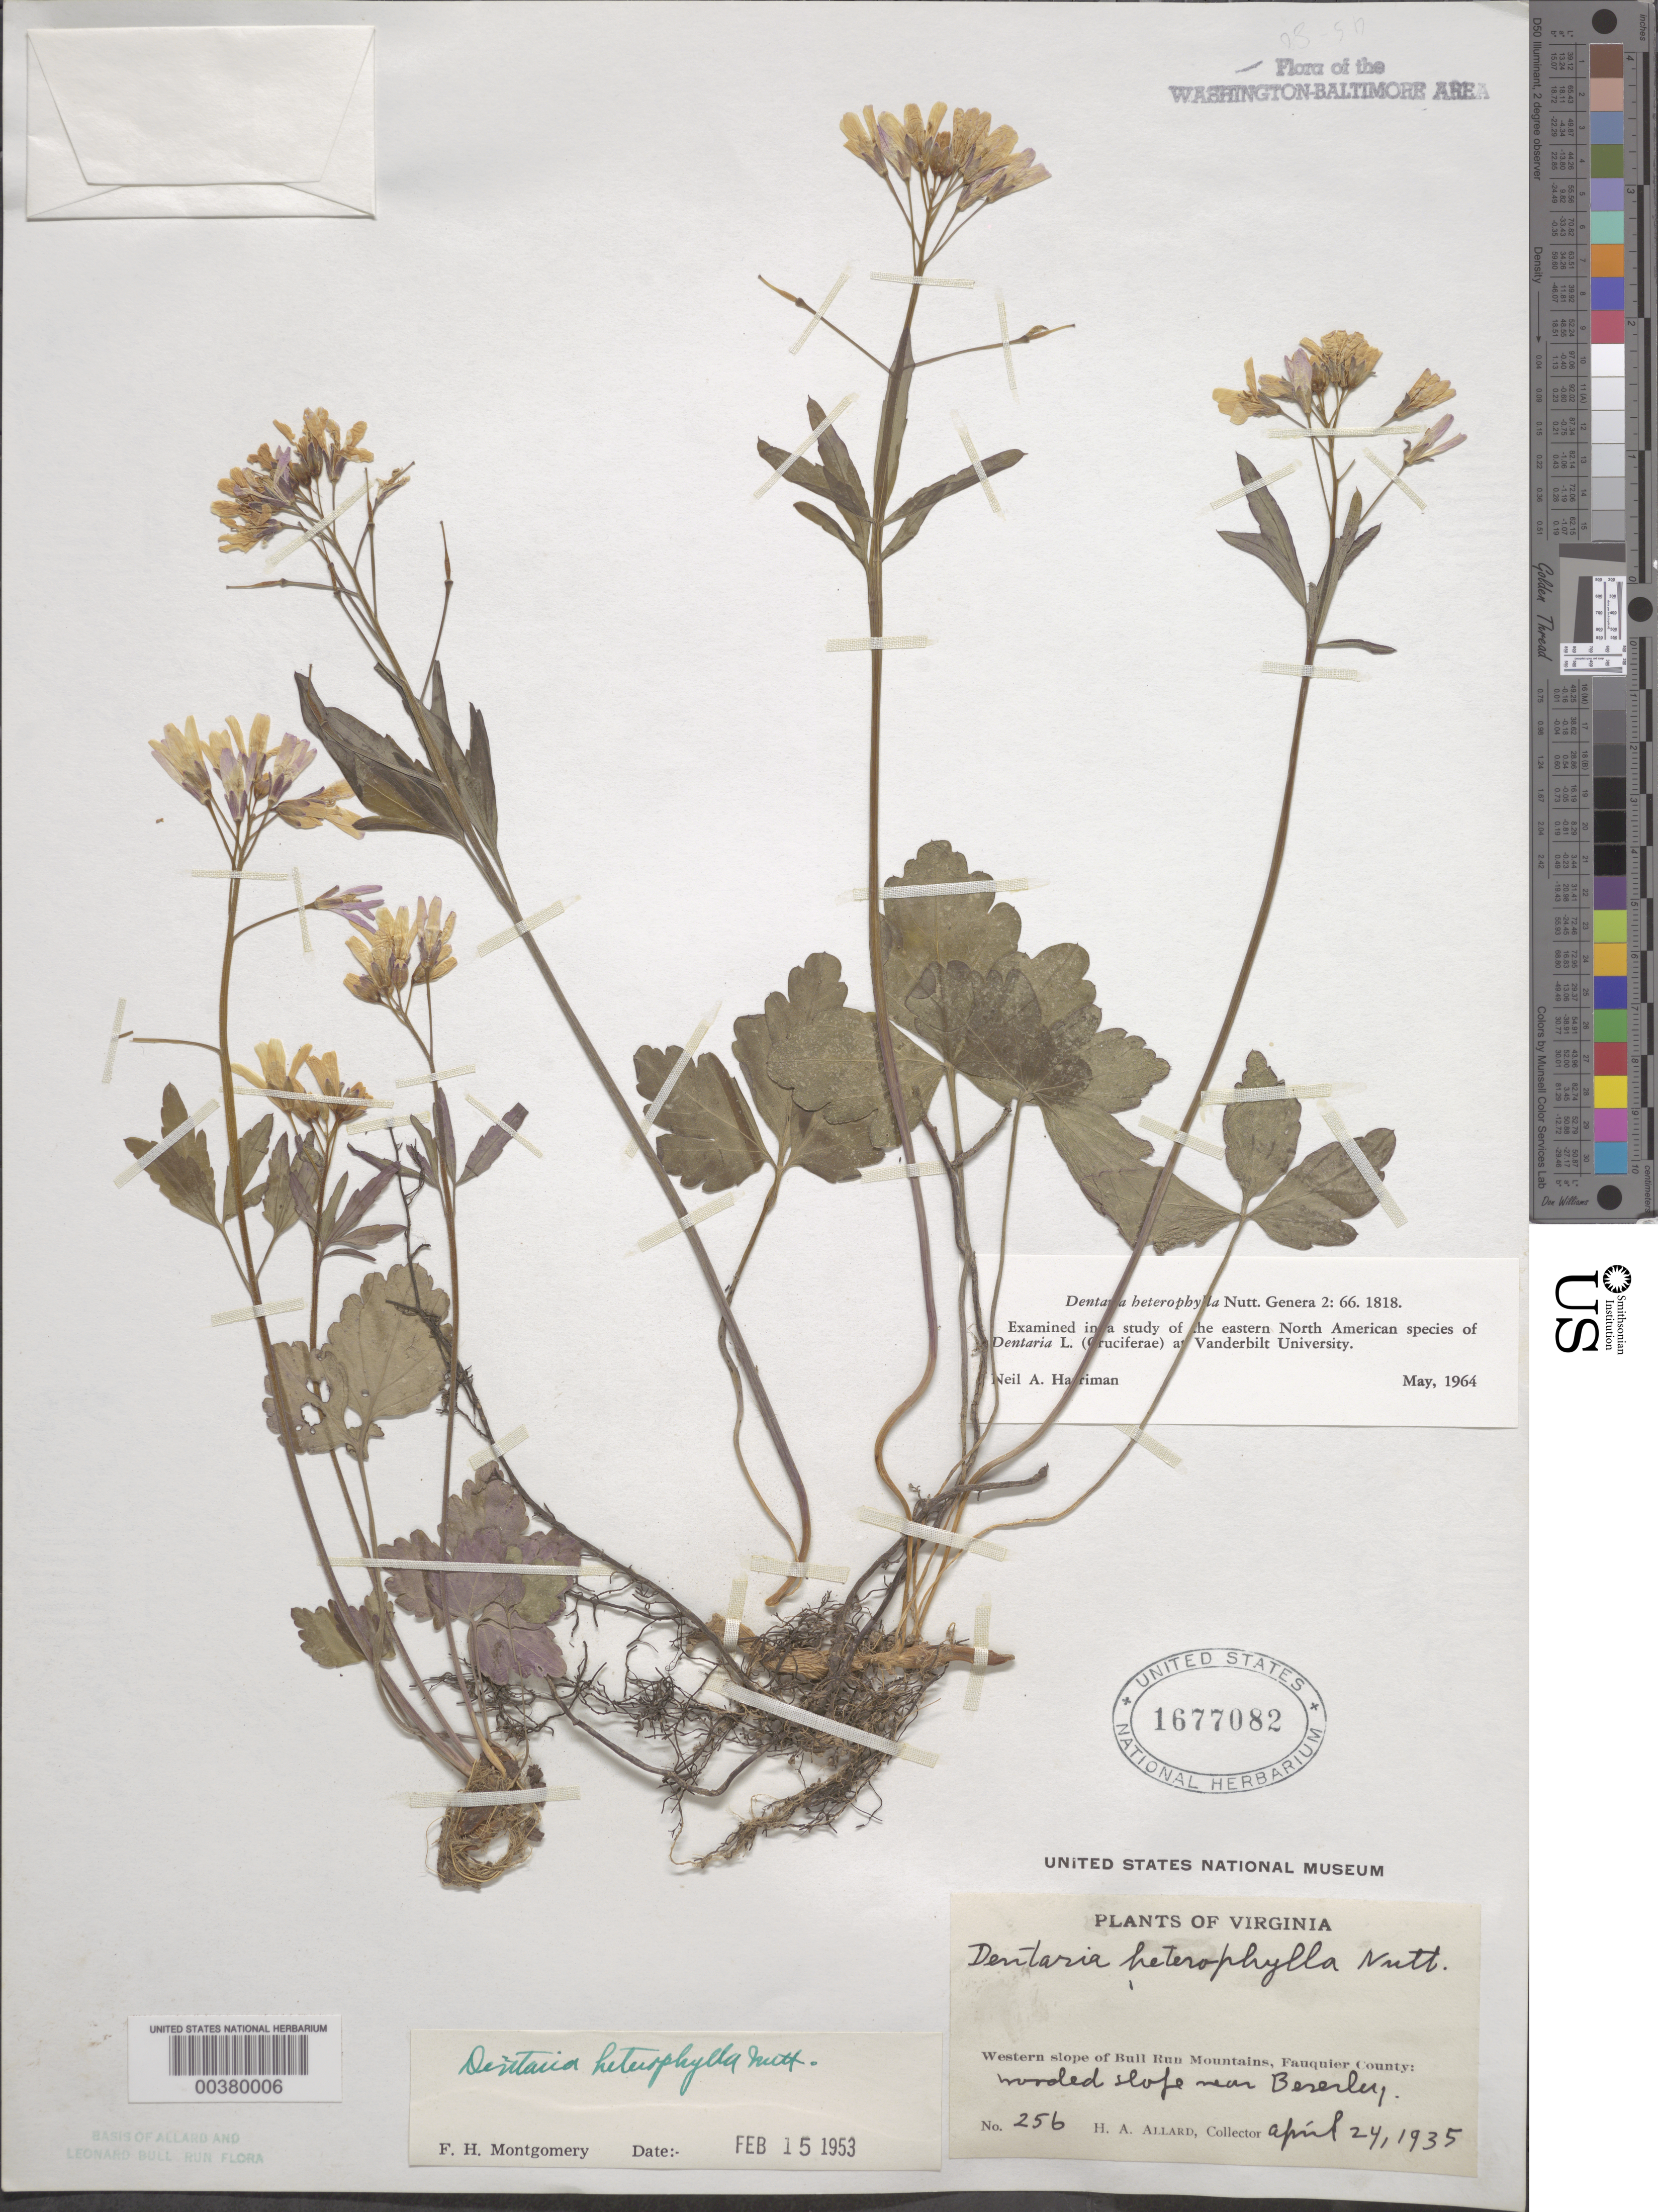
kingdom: Plantae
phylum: Tracheophyta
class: Magnoliopsida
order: Brassicales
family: Brassicaceae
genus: Cardamine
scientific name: Cardamine angustata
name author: O.E. Schulz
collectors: H. A. Allard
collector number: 256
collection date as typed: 24 Apr 1935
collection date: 1935-04-24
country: United States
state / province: Virginia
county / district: Fauquier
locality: Beverley vicinity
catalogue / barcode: US 1677082